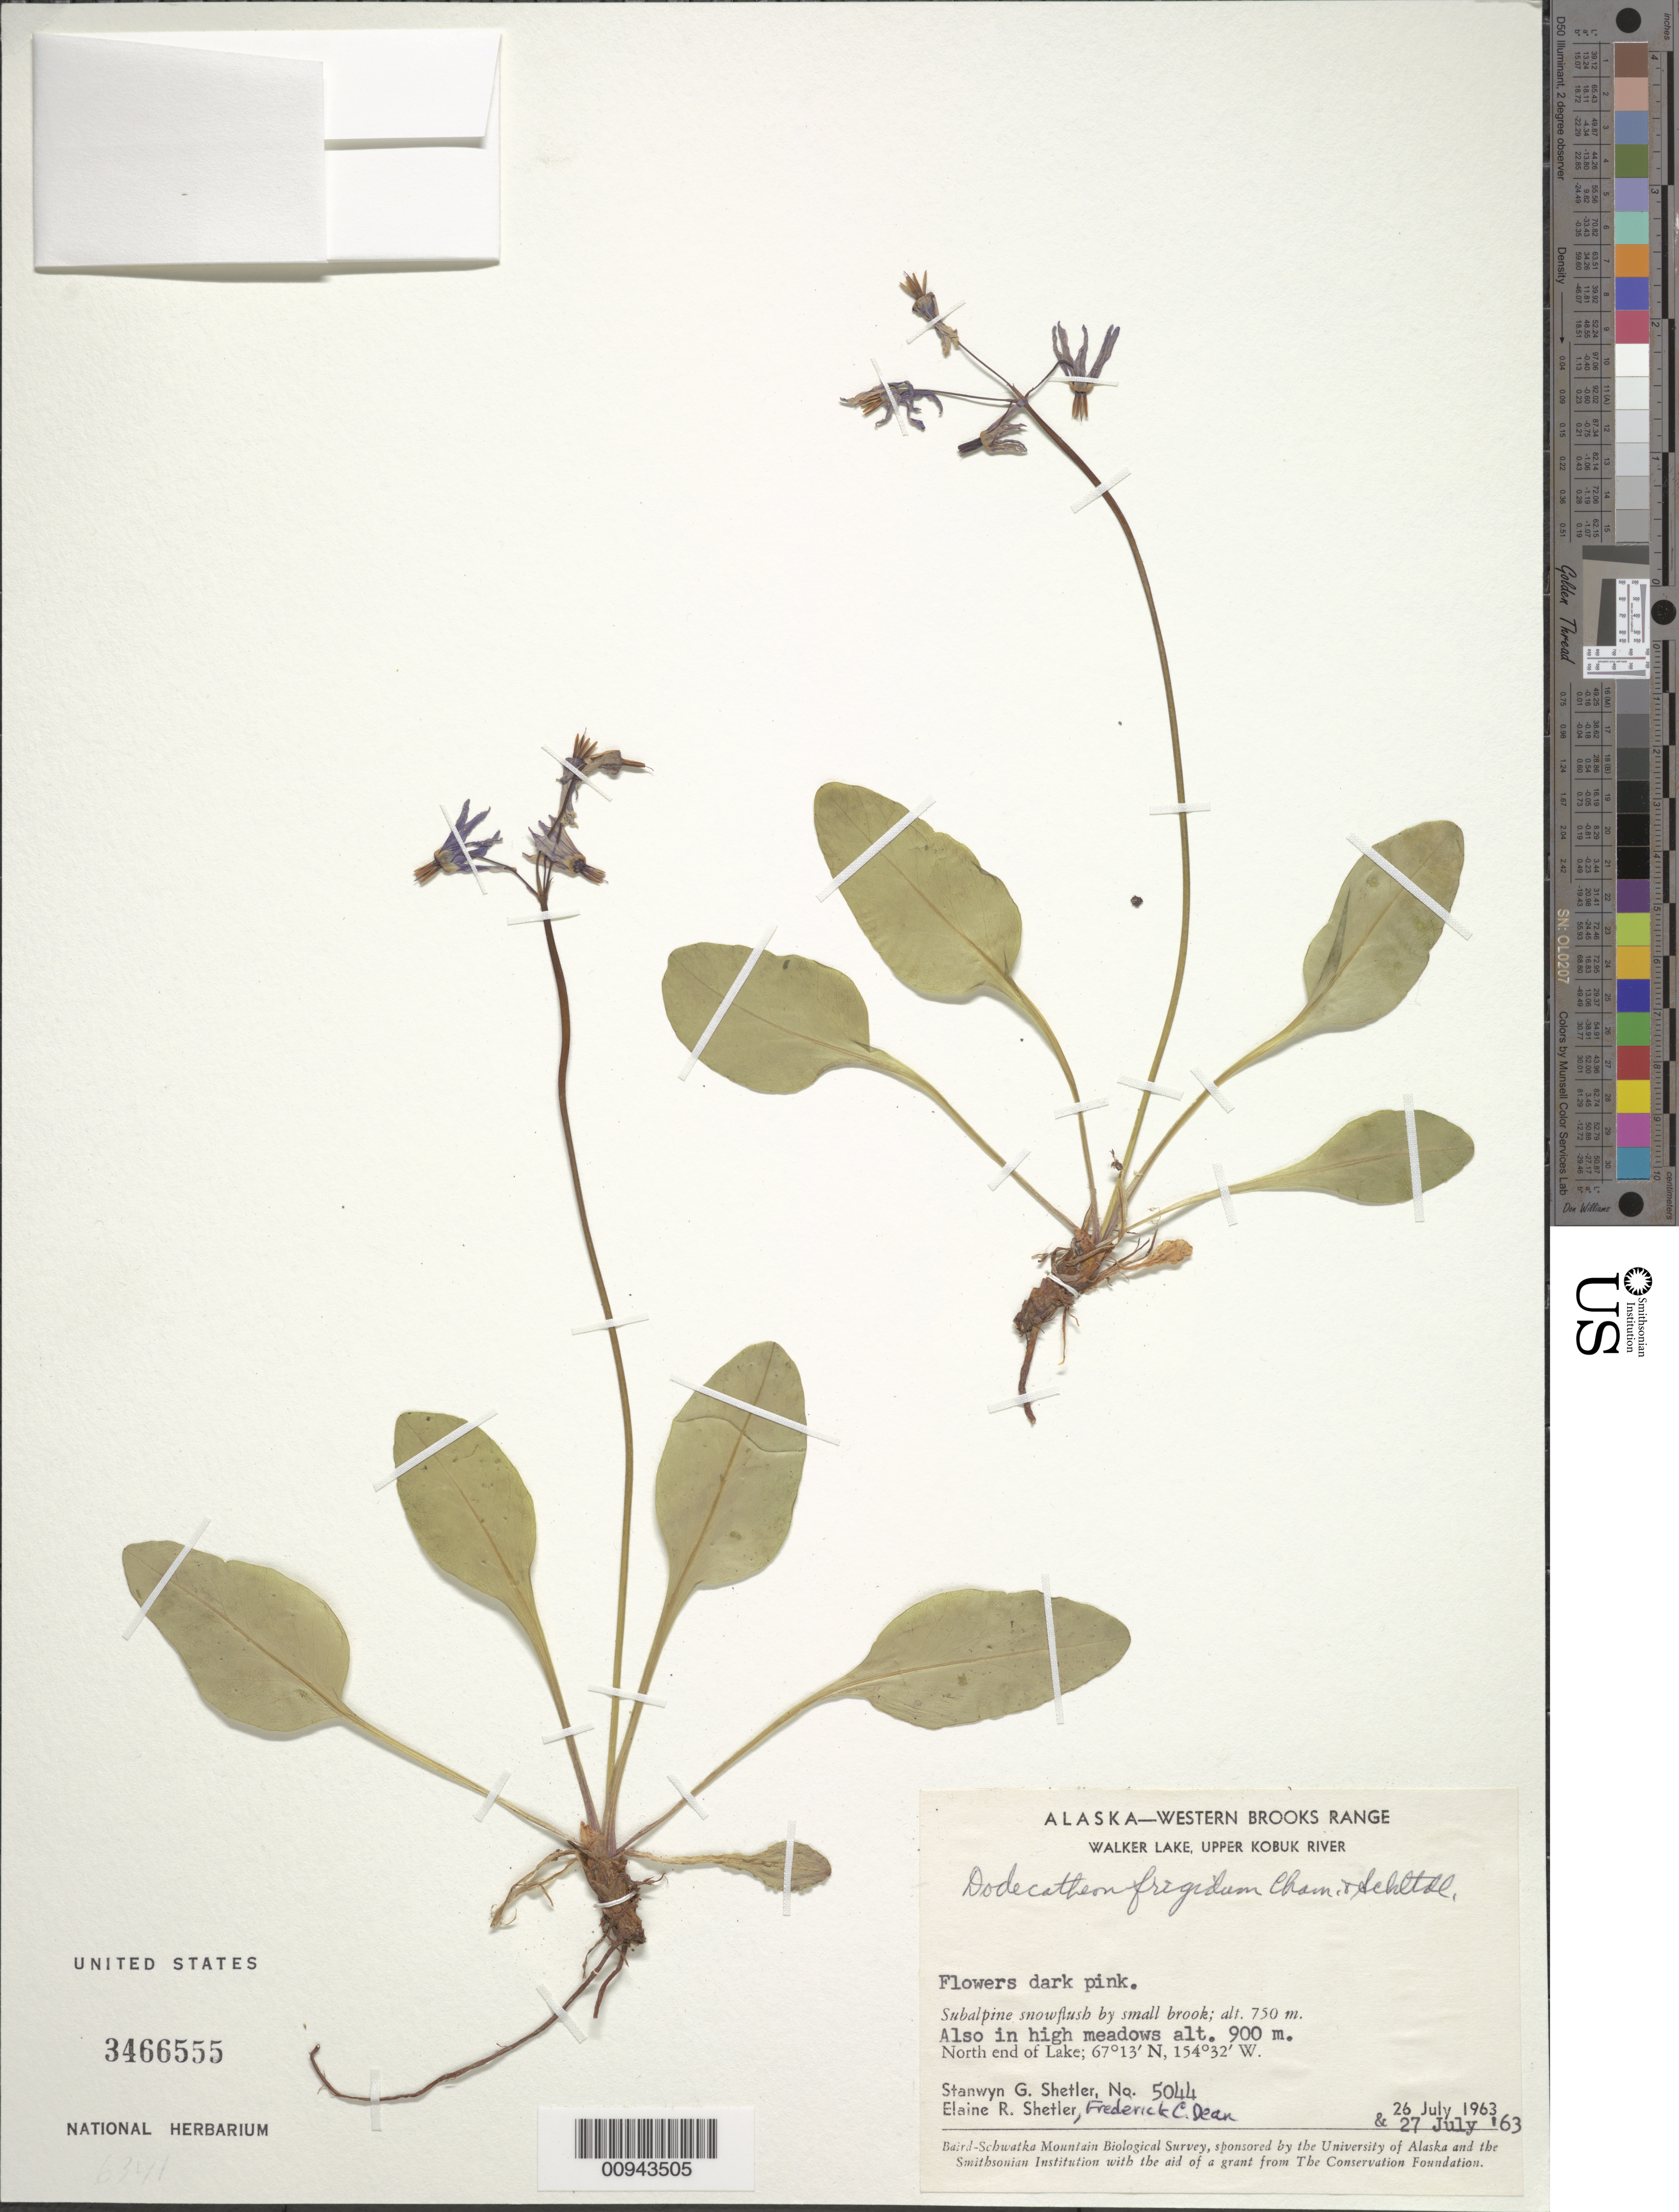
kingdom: Plantae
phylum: Tracheophyta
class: Magnoliopsida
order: Ericales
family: Primulaceae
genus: Dodecatheon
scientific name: Dodecatheon frigidum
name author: Cham. & Schltdl.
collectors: S. Shetler, E. R. Shetler & F. C. Dean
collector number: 5044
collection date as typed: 26 Jul 1963 and 27 Jul 1963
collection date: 1963-07-26,1963-07-27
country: United States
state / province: Alaska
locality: North end of Walker Lake. Western Brooks Range, Upper Kobuk River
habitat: Subalpine snowflush by small brook. Also in high meadows.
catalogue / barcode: US 3466555